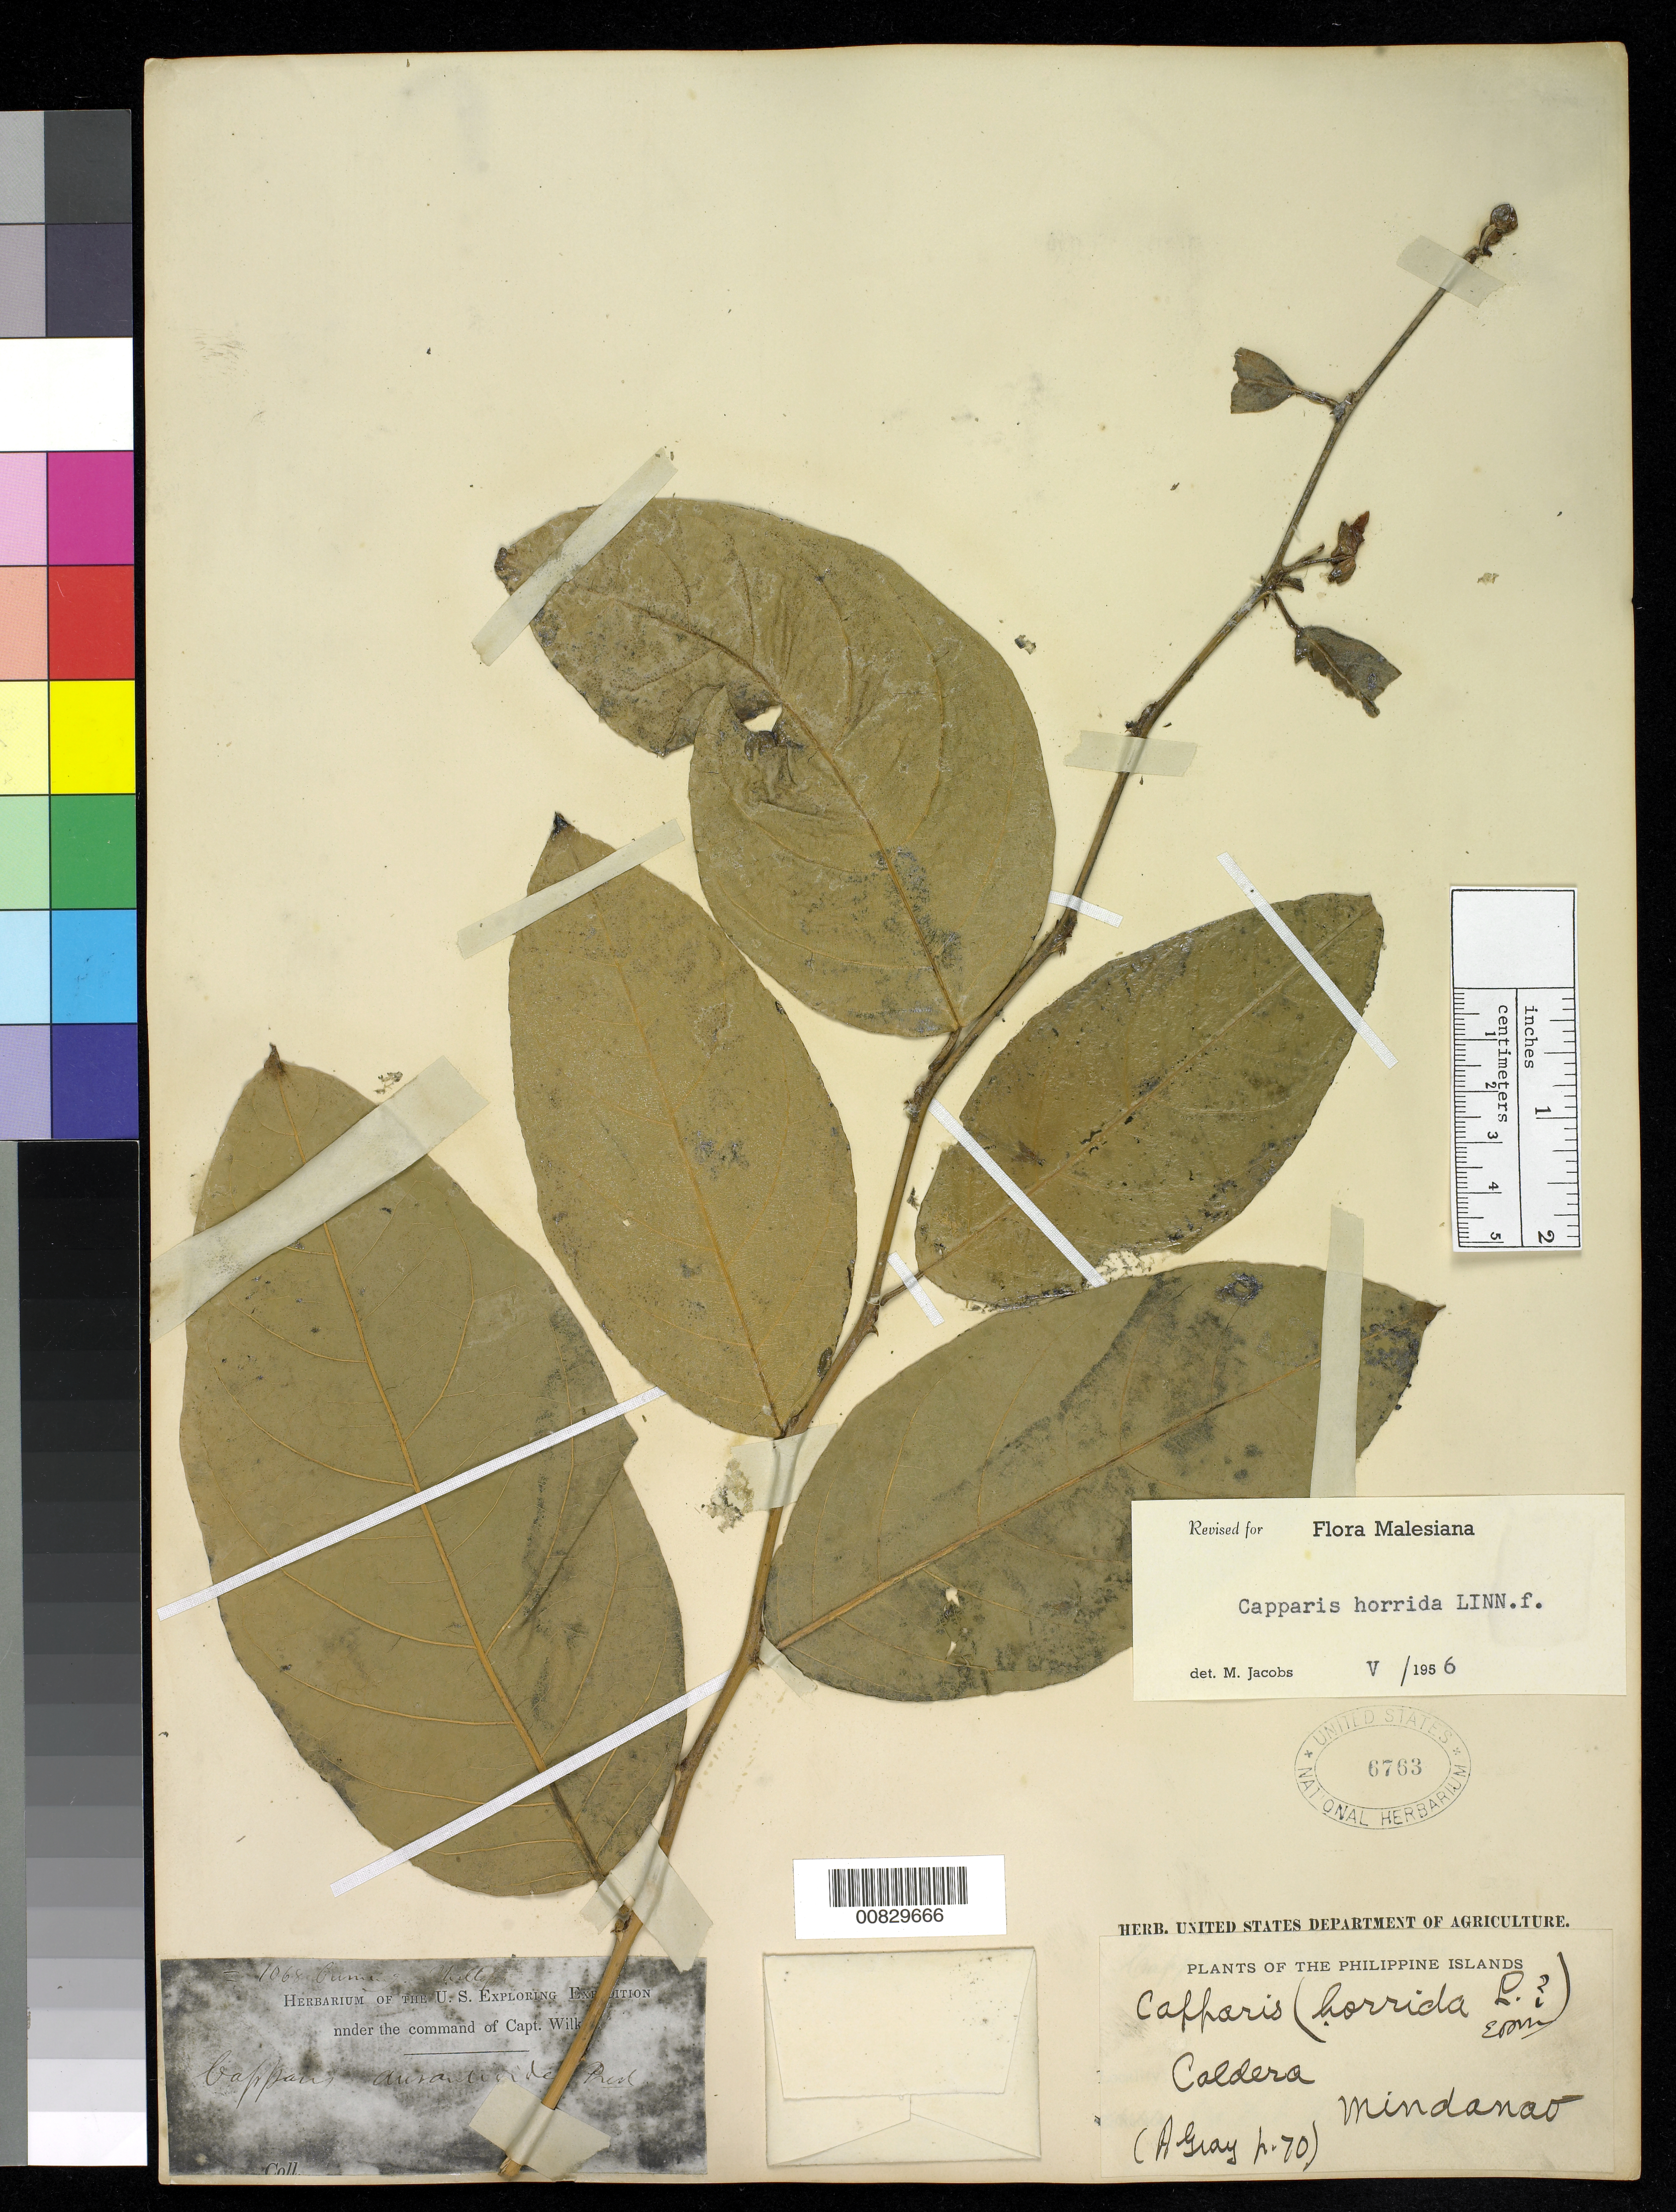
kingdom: Plantae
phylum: Tracheophyta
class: Magnoliopsida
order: Brassicales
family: Capparaceae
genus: Capparis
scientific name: Capparis zeylanica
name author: L.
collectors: Wilkes Explor. Exped.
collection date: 1838/1842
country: Philippines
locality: Mindanao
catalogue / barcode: US 6763